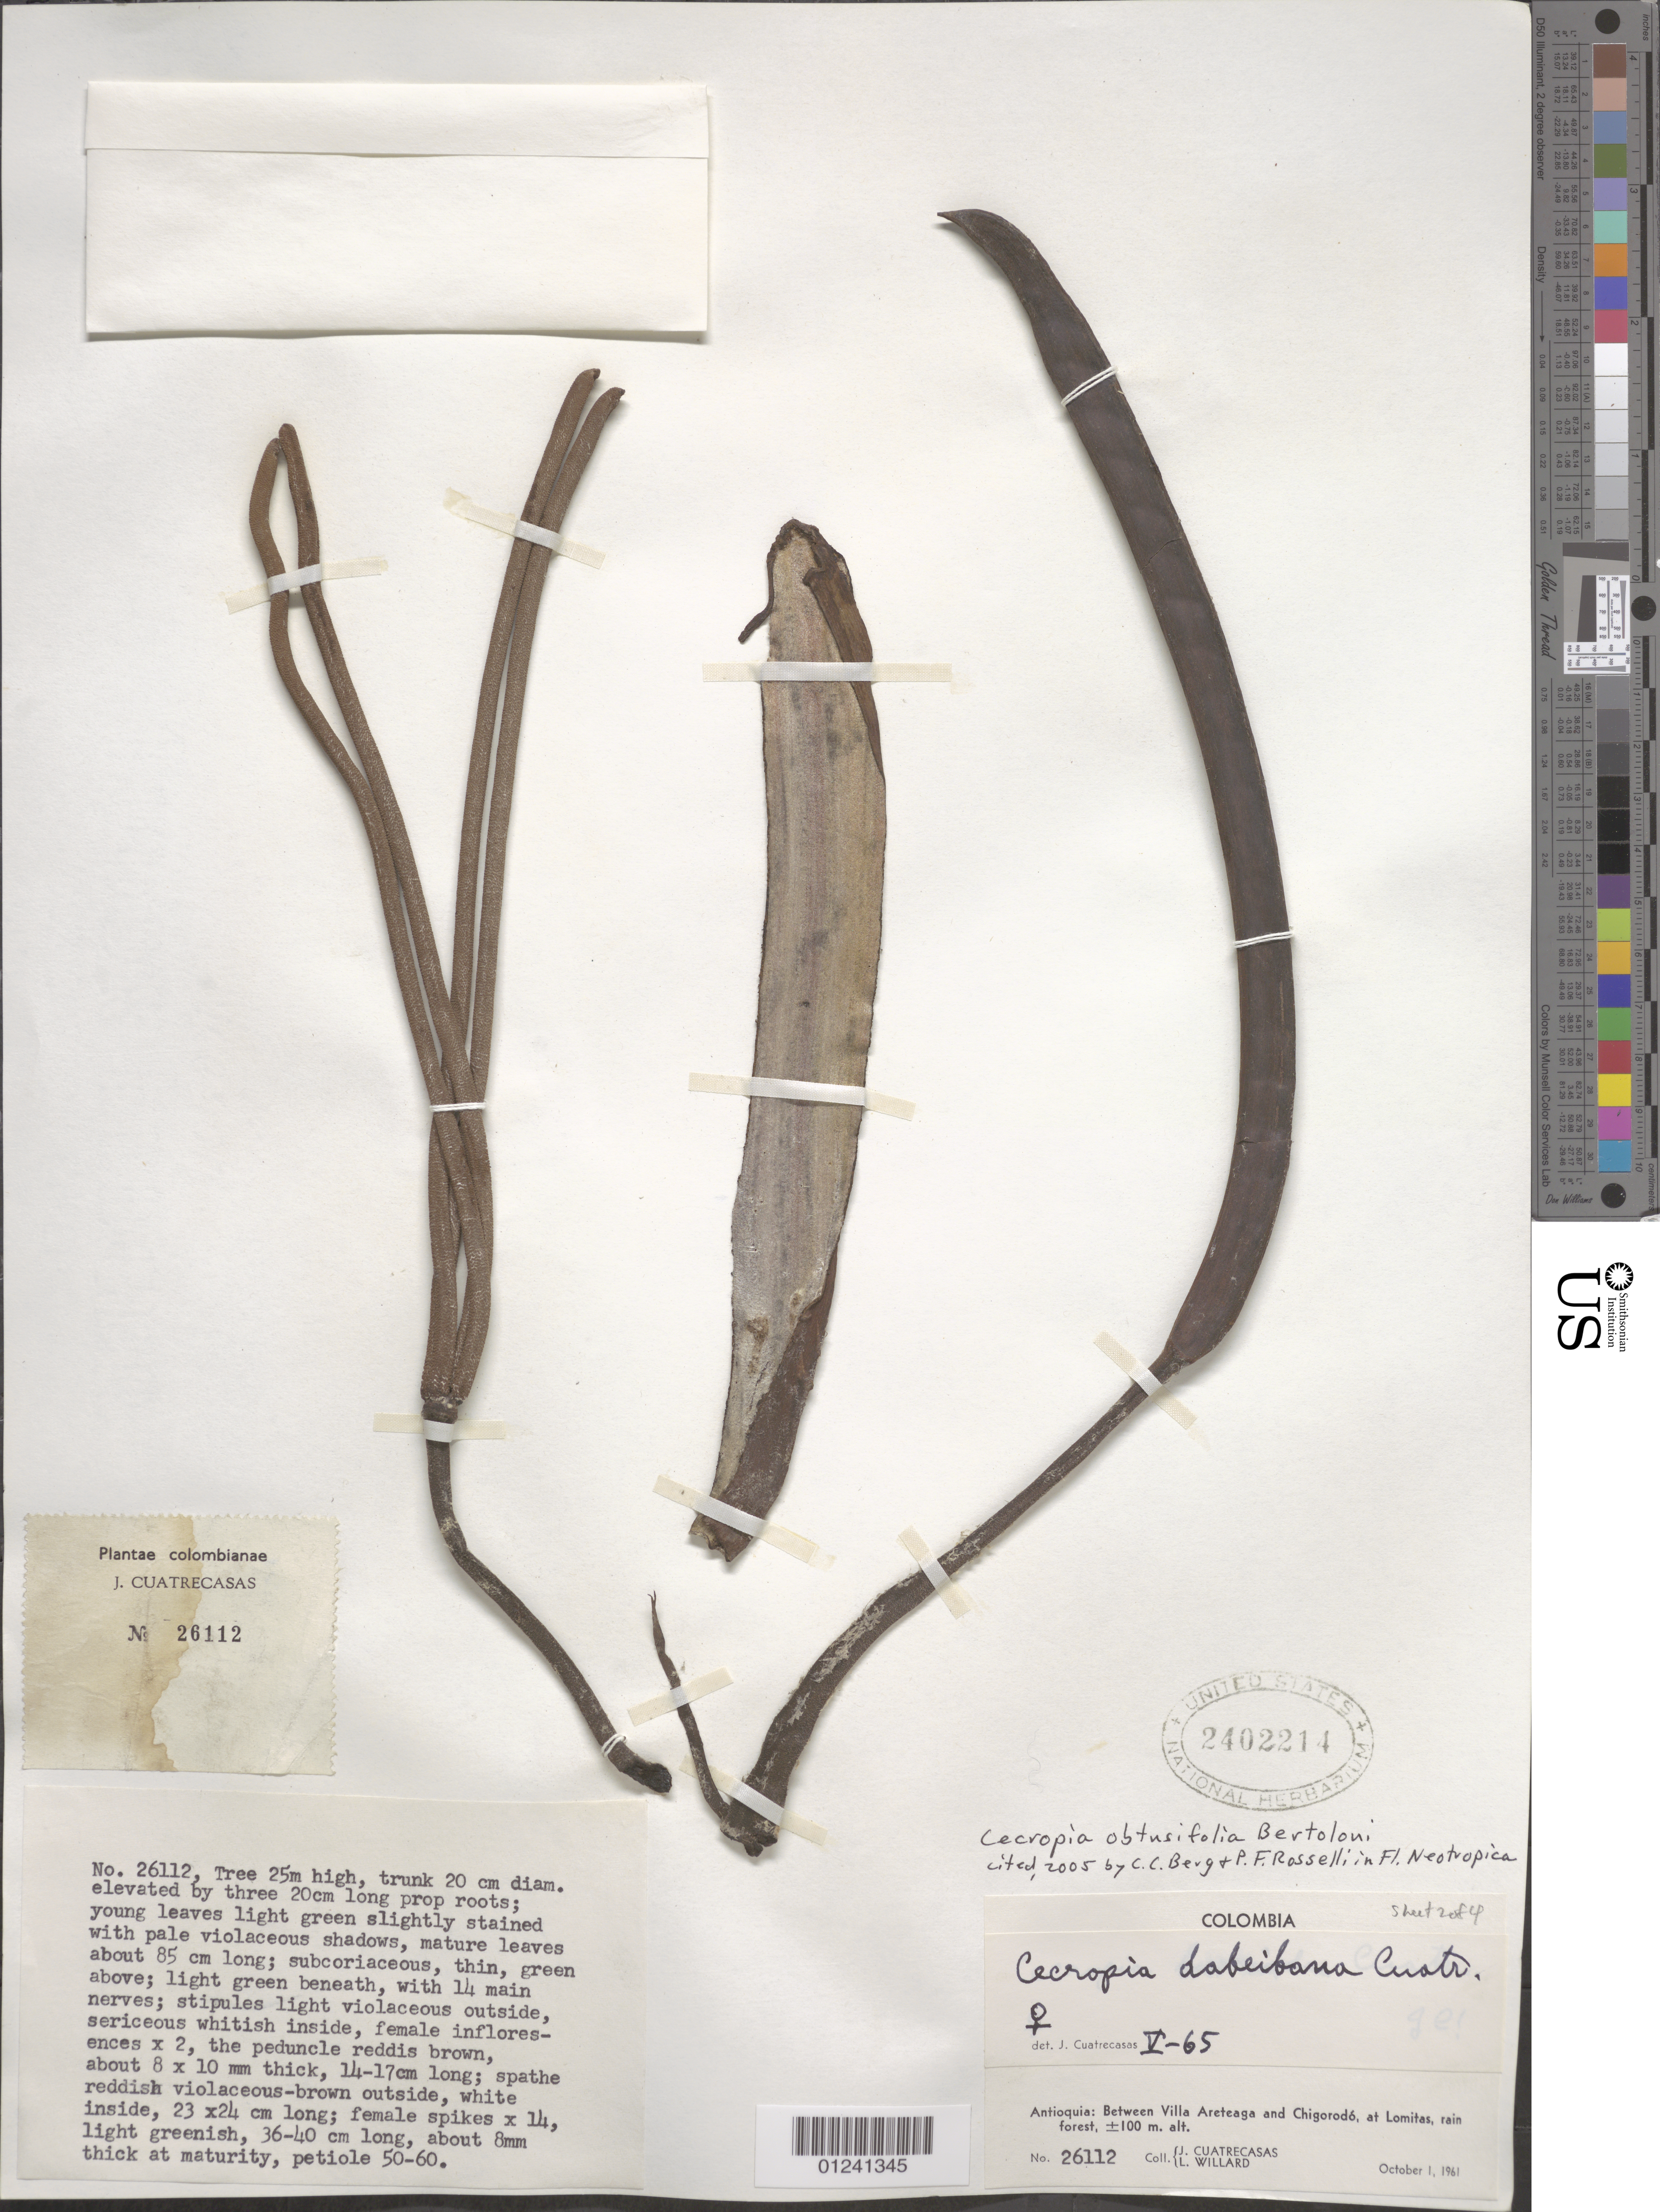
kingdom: Plantae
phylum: Tracheophyta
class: Magnoliopsida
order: Rosales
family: Urticaceae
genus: Cecropia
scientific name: Cecropia obtusifolia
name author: Bertol.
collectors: J. Cuatrecasas & L. Willard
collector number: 26112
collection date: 1961-10-01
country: Colombia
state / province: Antioquia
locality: Between Villa Areteaga and Chigorodó, at Lomitas, rain forest.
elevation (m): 100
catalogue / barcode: US 2402214